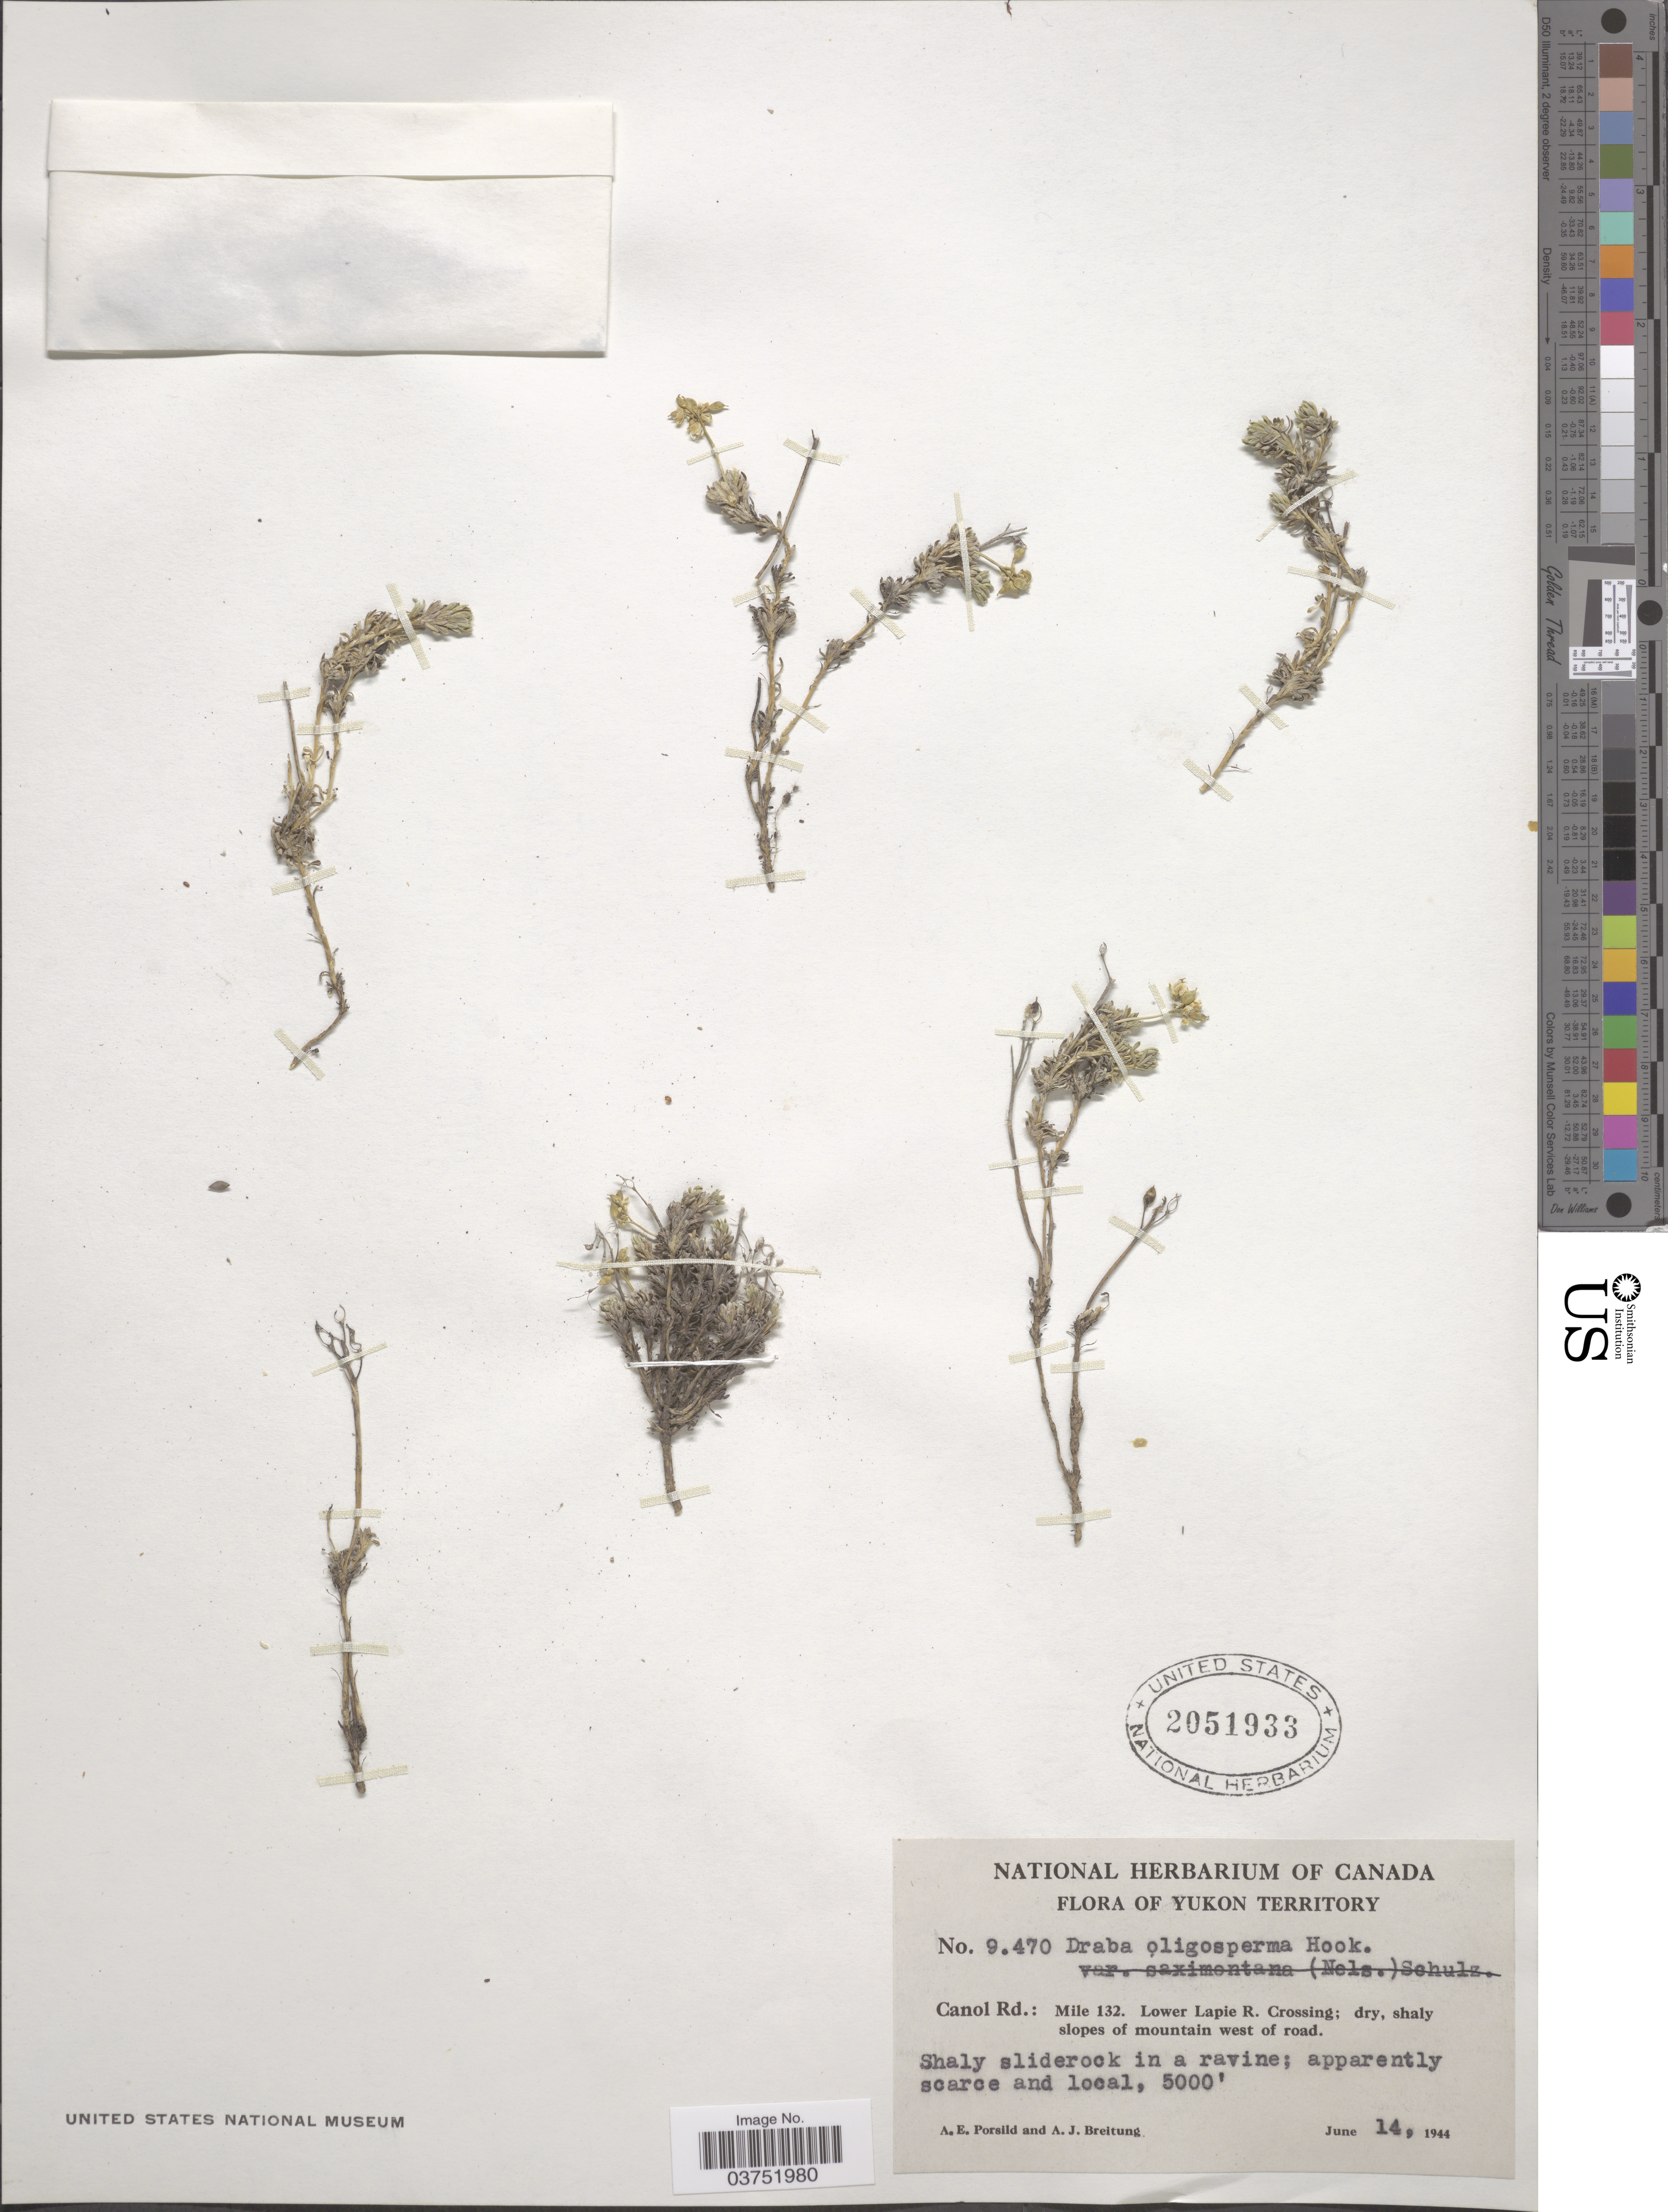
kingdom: Plantae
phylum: Tracheophyta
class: Magnoliopsida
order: Brassicales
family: Brassicaceae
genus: Draba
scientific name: Draba oligosperma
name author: Hook.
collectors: A. E. Porsild & A. Breitung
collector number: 9470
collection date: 1944-06-14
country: Canada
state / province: Yukon Territory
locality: Canol Rd.: Mile 132. Lower Lapie R. Crossing; dry, shaly slopes of mountain west of road.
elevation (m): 1524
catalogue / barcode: US 2051933